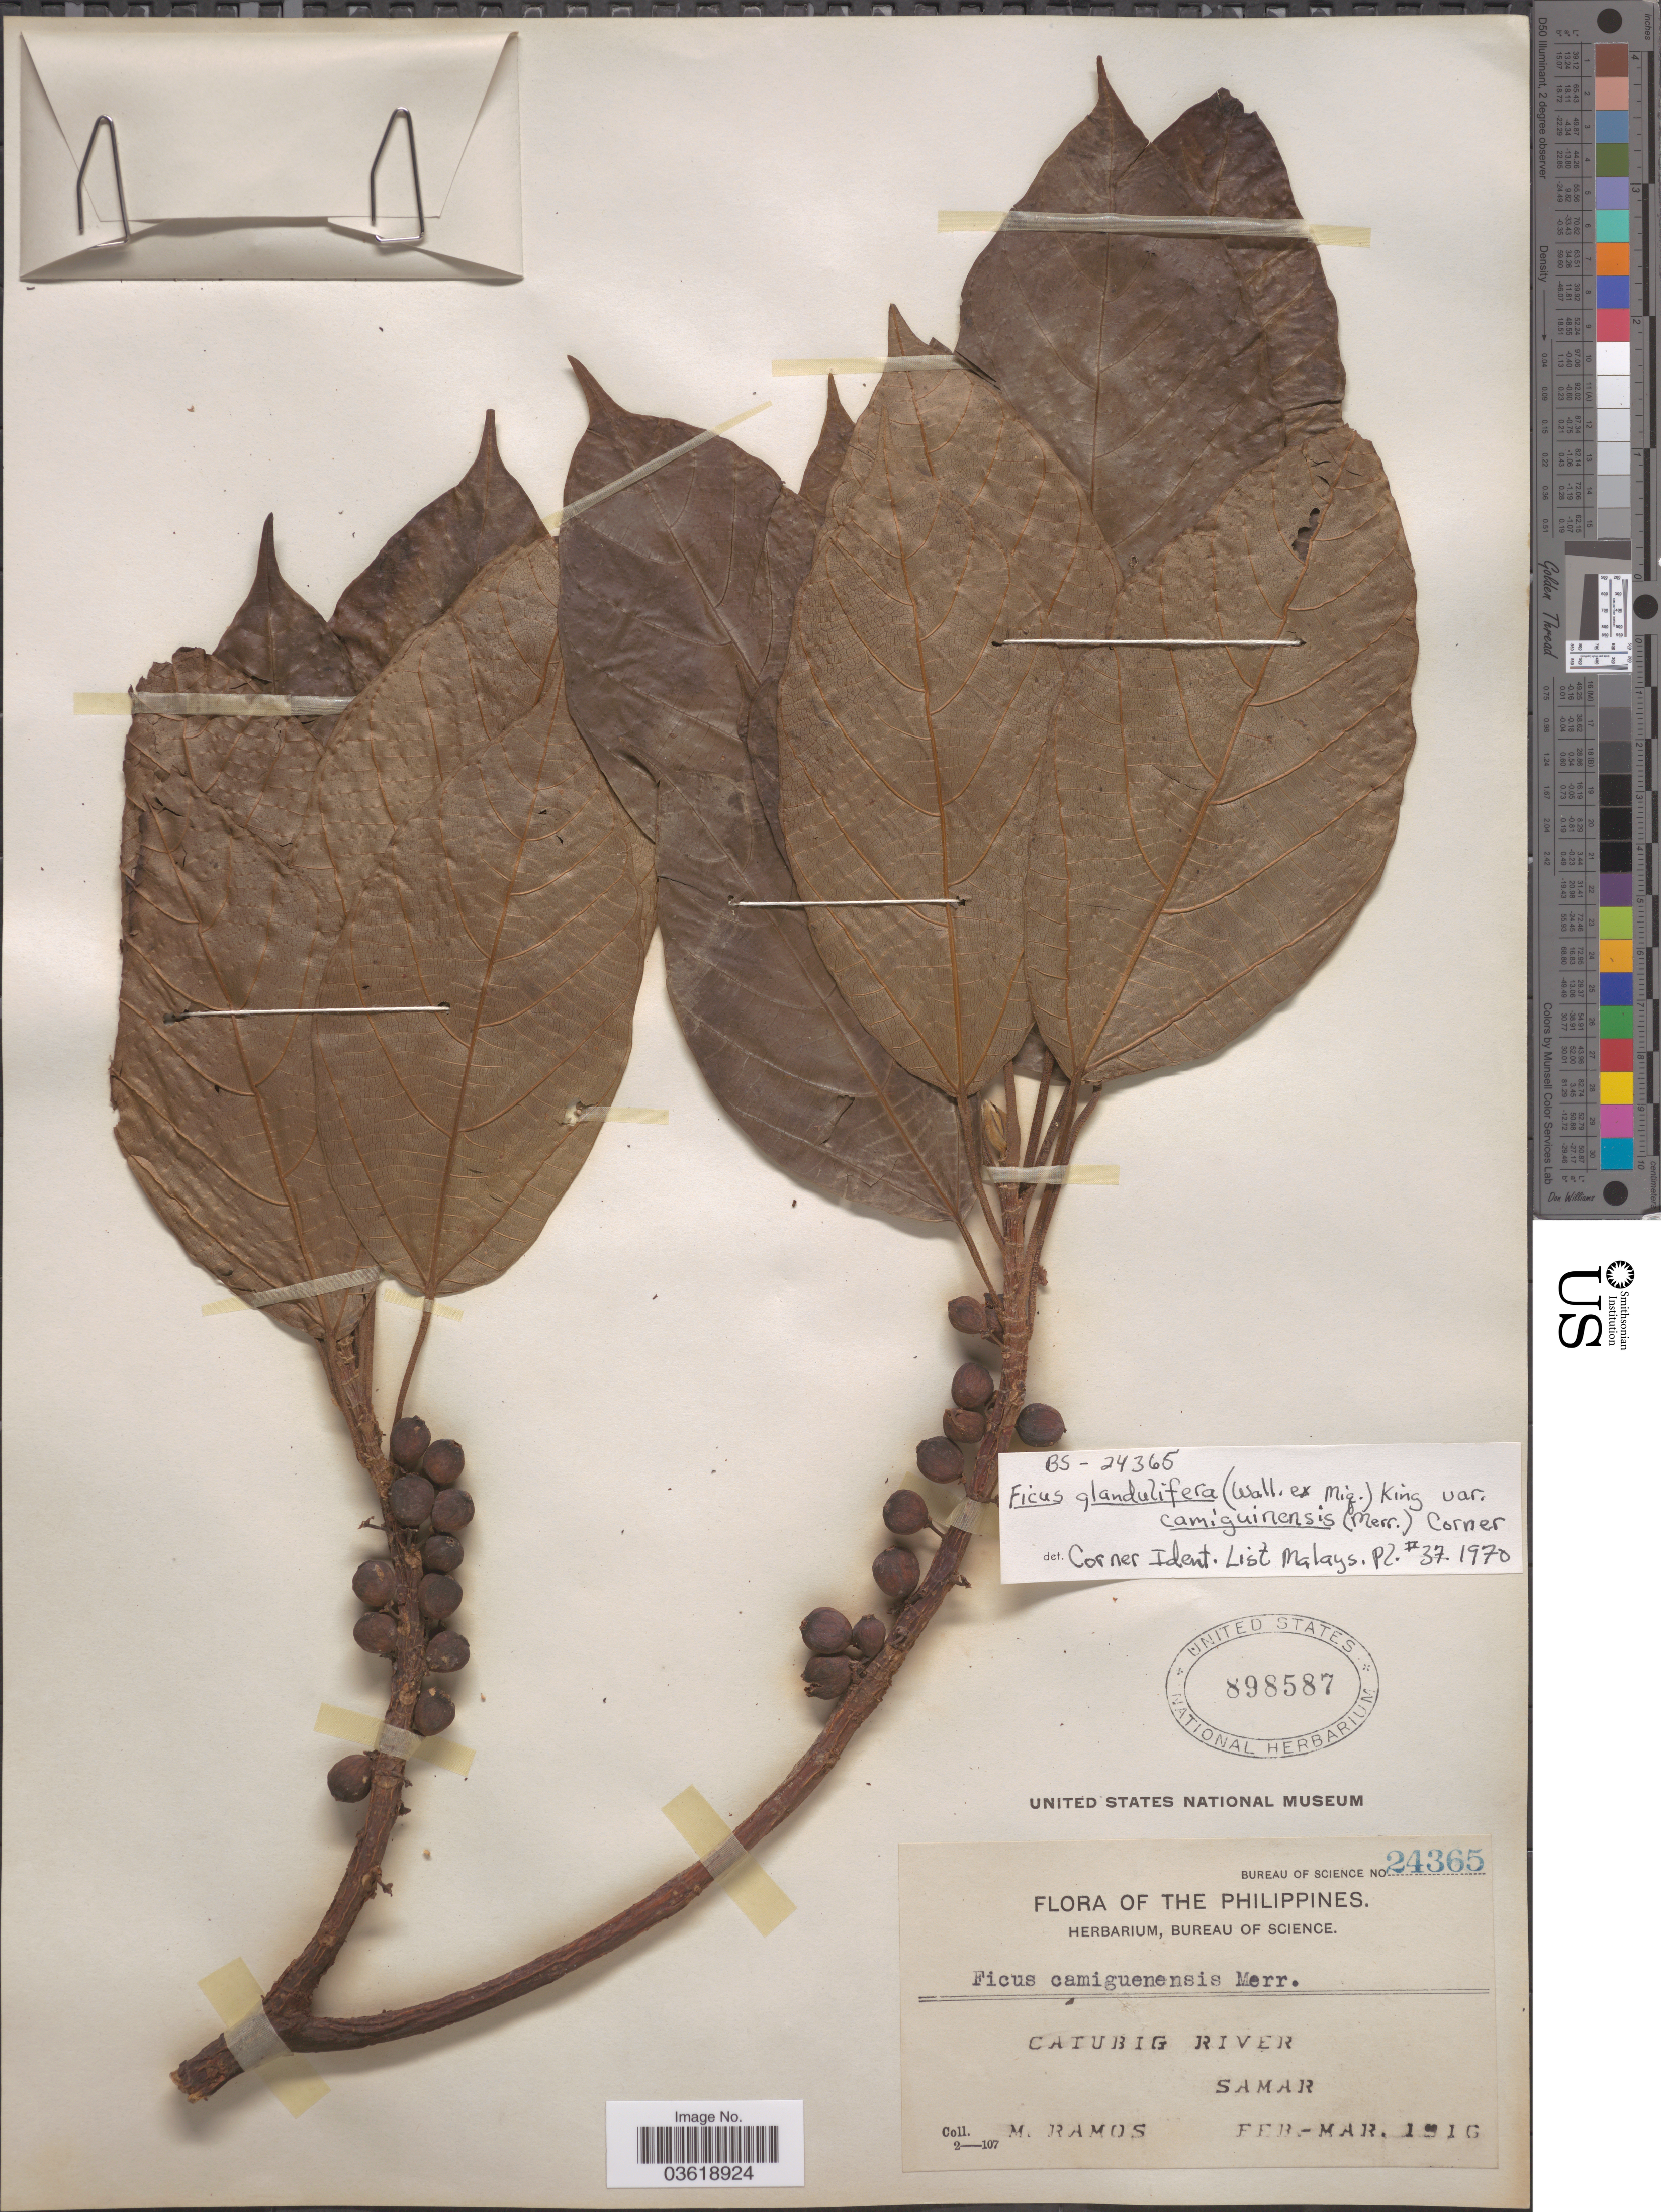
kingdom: Plantae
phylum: Tracheophyta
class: Magnoliopsida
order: Rosales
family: Moraceae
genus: Ficus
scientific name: Ficus glandulifera var. camiguinensis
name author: Corner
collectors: M. Ramos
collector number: Bureau of Science 24365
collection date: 1916-02/1916-03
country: Philippines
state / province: Eastern Visayas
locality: Catubig River. Samar.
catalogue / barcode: US 898587